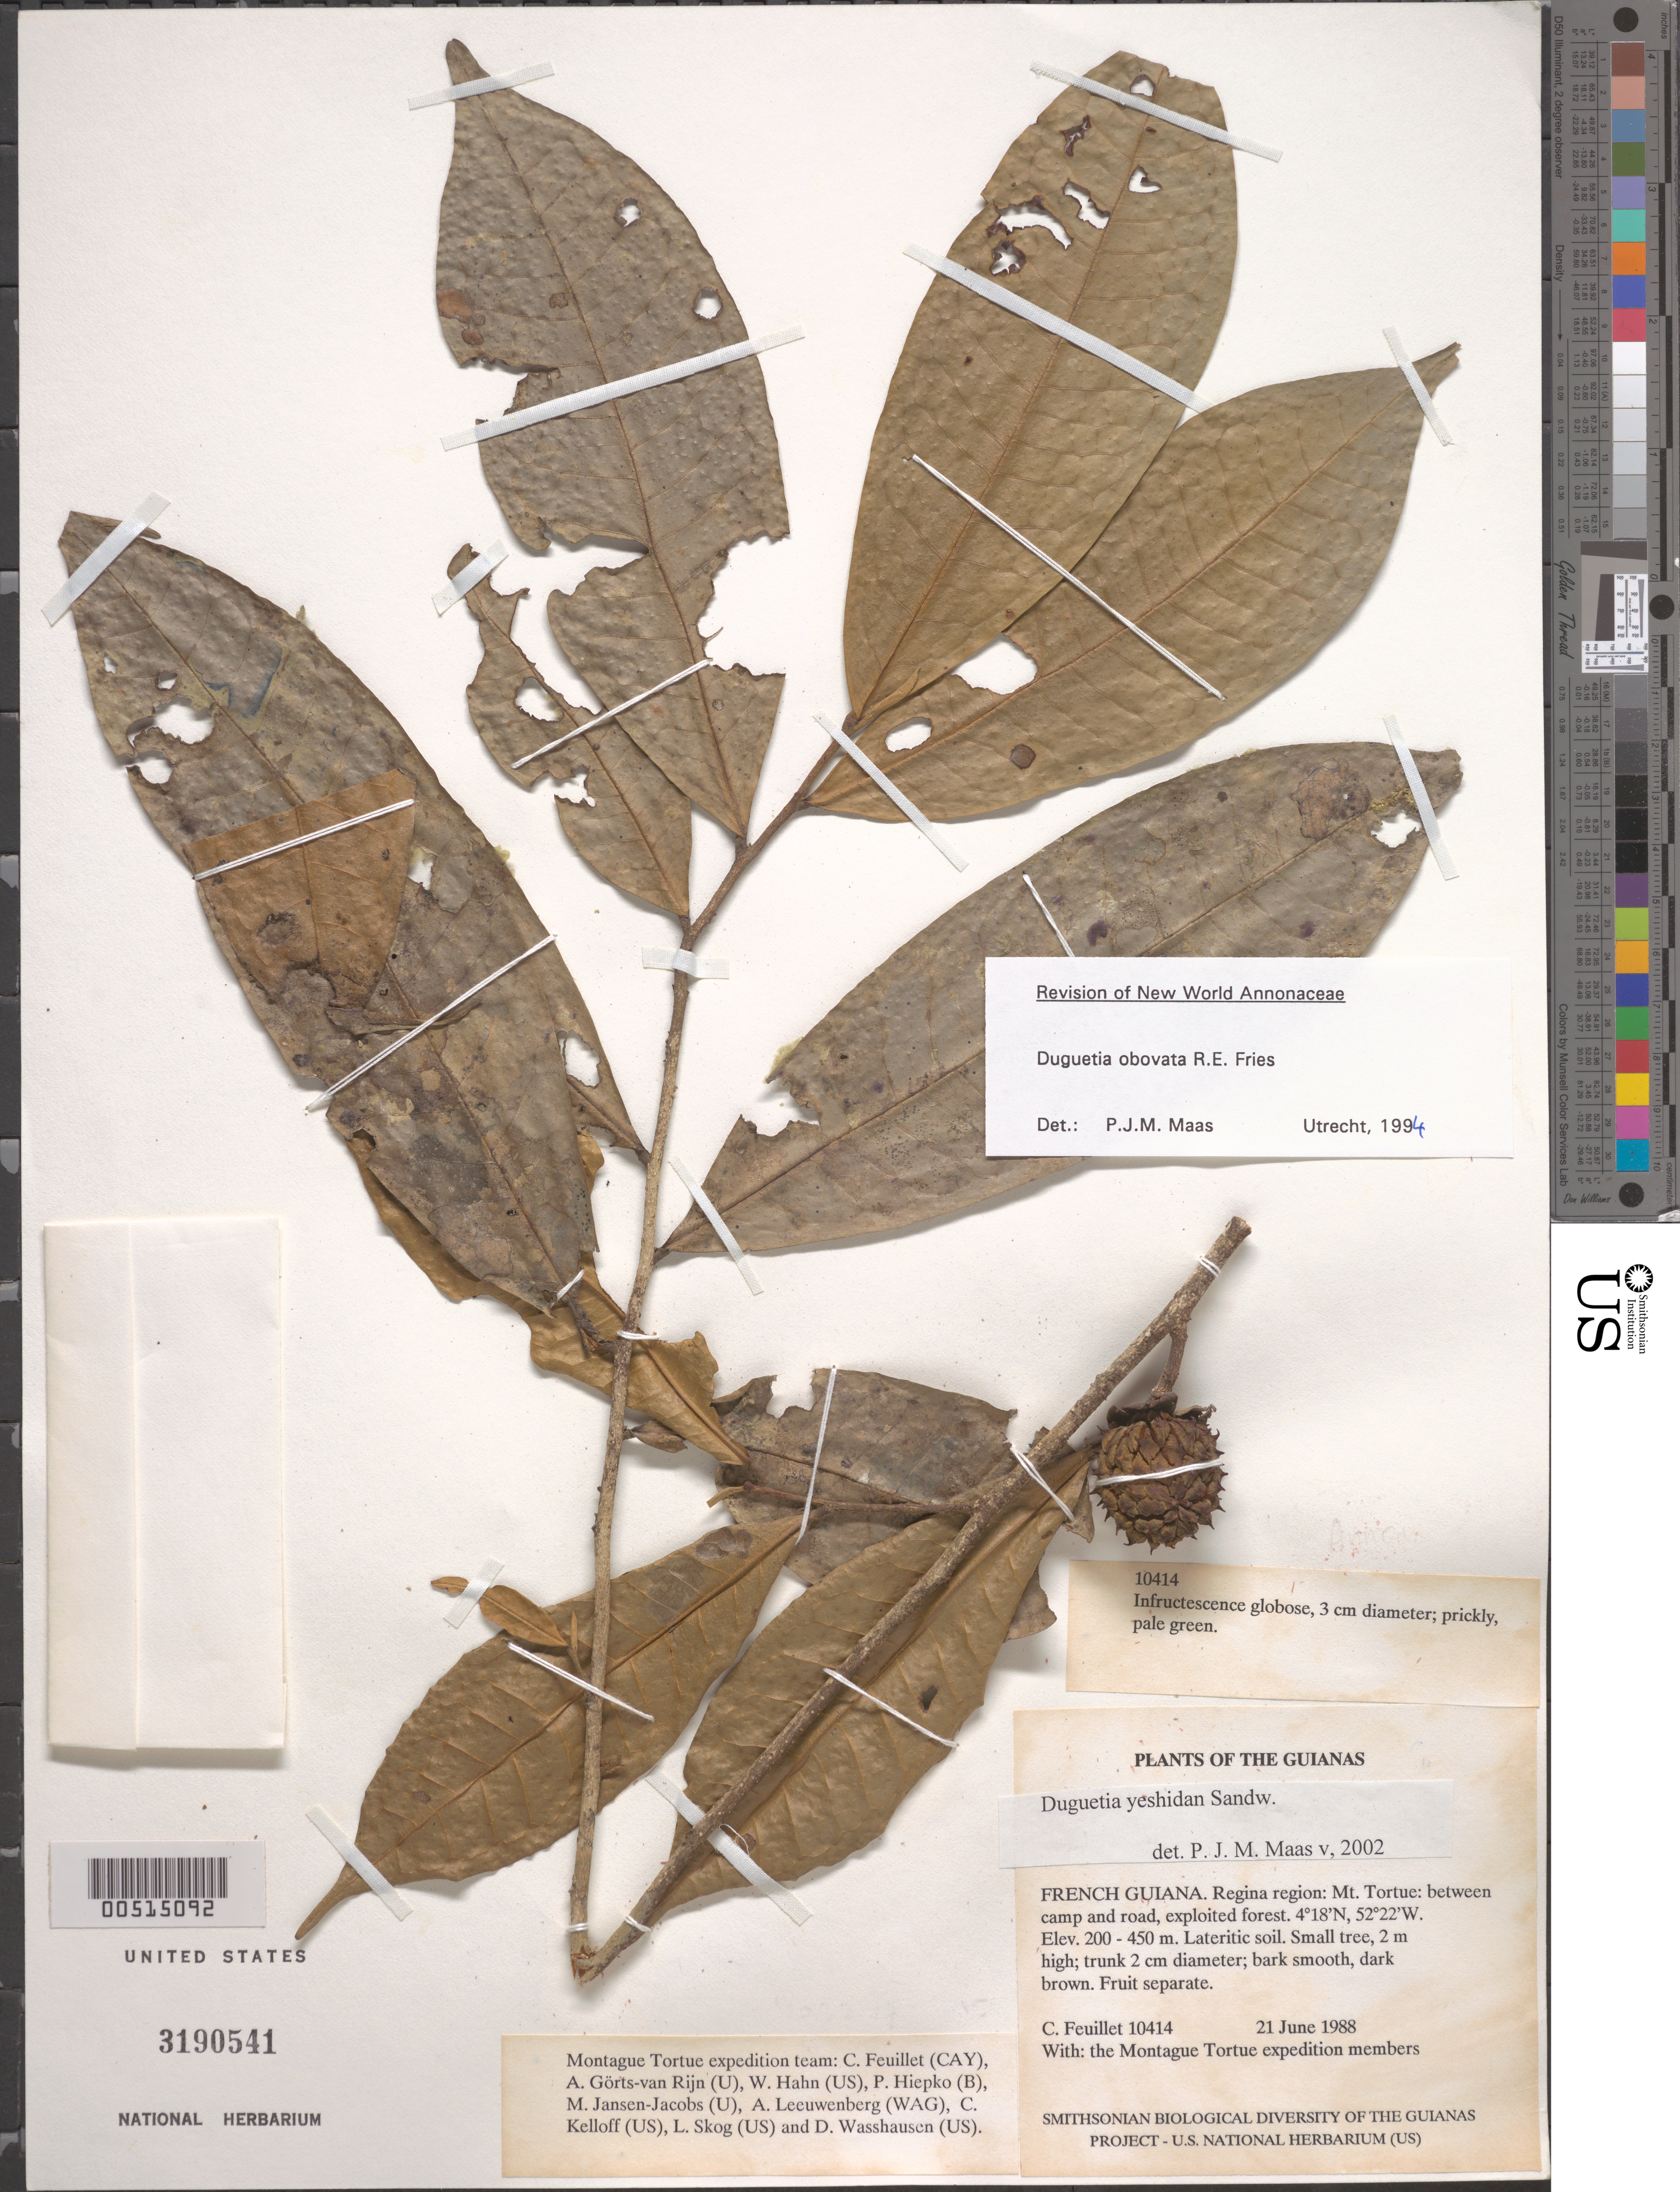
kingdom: Plantae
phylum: Tracheophyta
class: Magnoliopsida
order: Magnoliales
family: Annonaceae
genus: Duguetia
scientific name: Duguetia yeshidan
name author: Sandwith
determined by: Maas, Paul J. M.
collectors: C. Feuillet & Montagne Torte Exped. members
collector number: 10414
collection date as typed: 21 June 1988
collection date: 1988-06-21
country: French Guiana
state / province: Cayenne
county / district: Regina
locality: Mt. Tortue: between camp and road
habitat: Exploited forest; lateritic soil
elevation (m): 200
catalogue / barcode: US 3190541